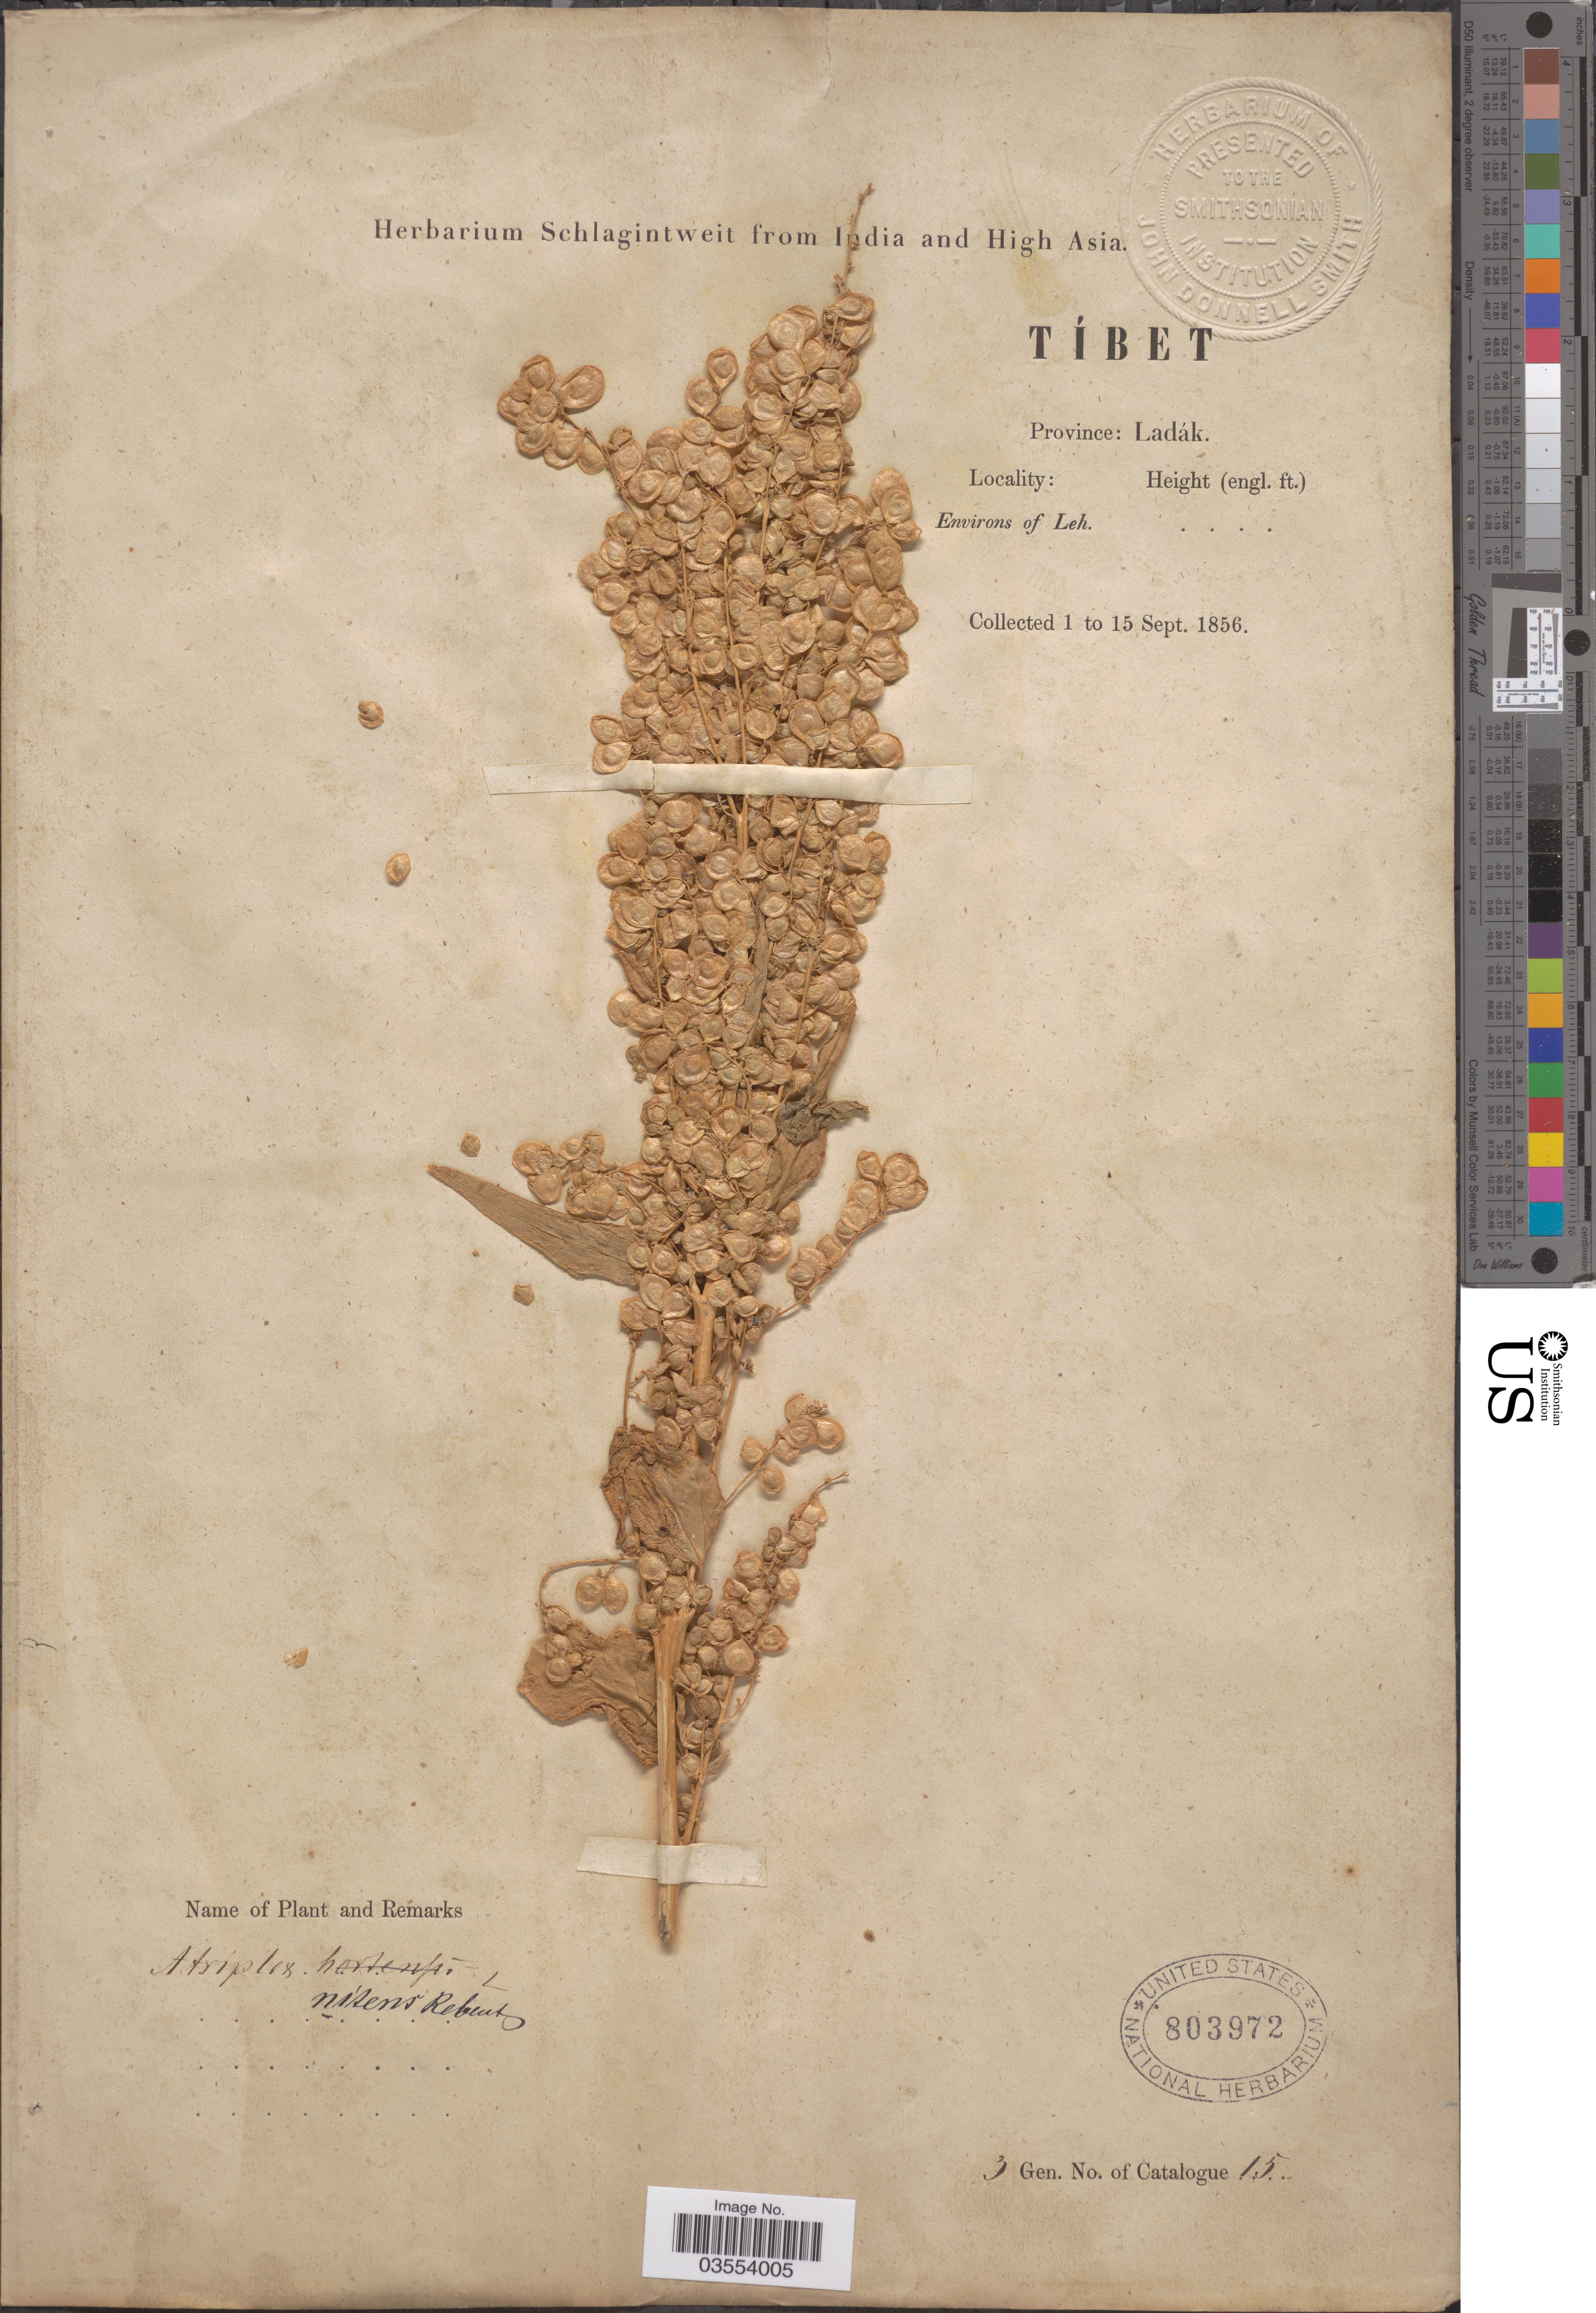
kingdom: Plantae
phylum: Tracheophyta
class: Magnoliopsida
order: Caryophyllales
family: Amaranthaceae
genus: Atriplex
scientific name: Atriplex hortensis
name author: L.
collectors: ex herb. Schlagintweit from India and High Asia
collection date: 1956-09-01/1956-09-15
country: India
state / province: Ladakh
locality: Tíbet. Province: Ladák. Environs of Leh.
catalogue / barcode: US 803972